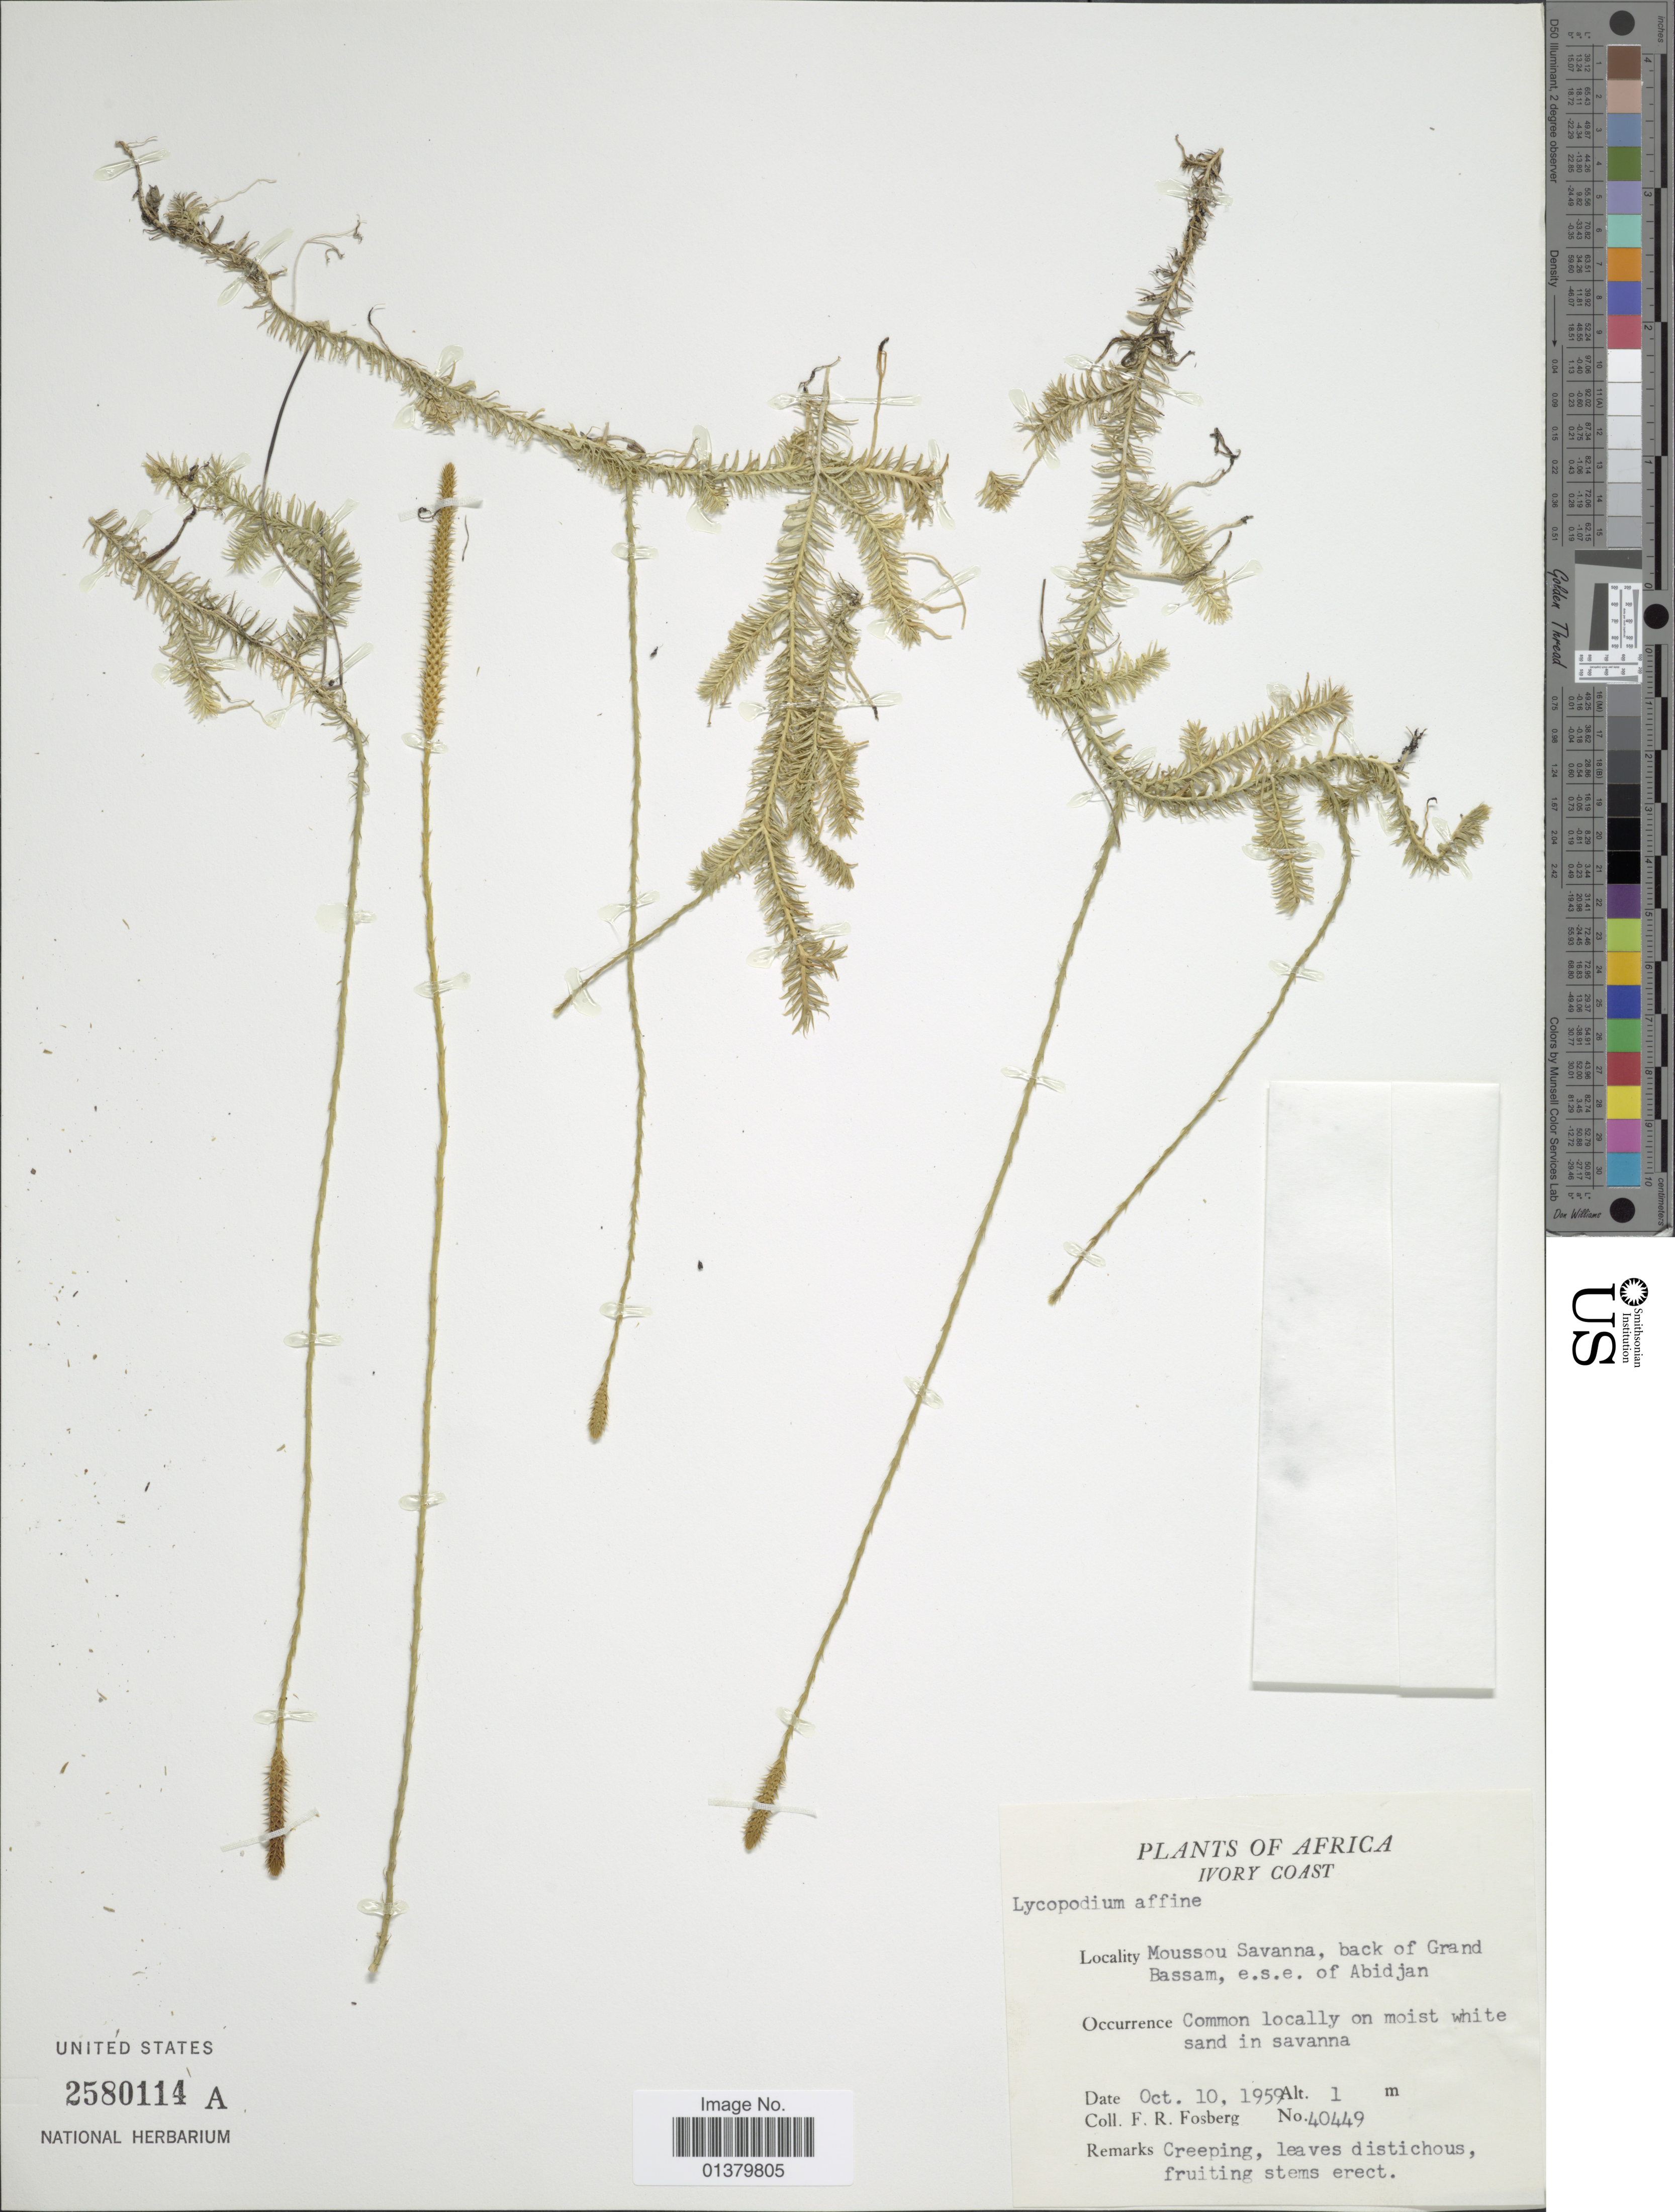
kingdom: Plantae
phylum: Tracheophyta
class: Lycopodiopsida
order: Lycopodiales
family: Lycopodiaceae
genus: Pseudolycopodiella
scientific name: Pseudolycopodiella affinis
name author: (Bory) Holub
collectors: F. R. Fosberg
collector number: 40449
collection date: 1959-10-10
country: Ivory Coast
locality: Africa, Moussou Savanna, back of Grand Bassam, e.s.e. of Abidjan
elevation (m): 1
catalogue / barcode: US 2580114A